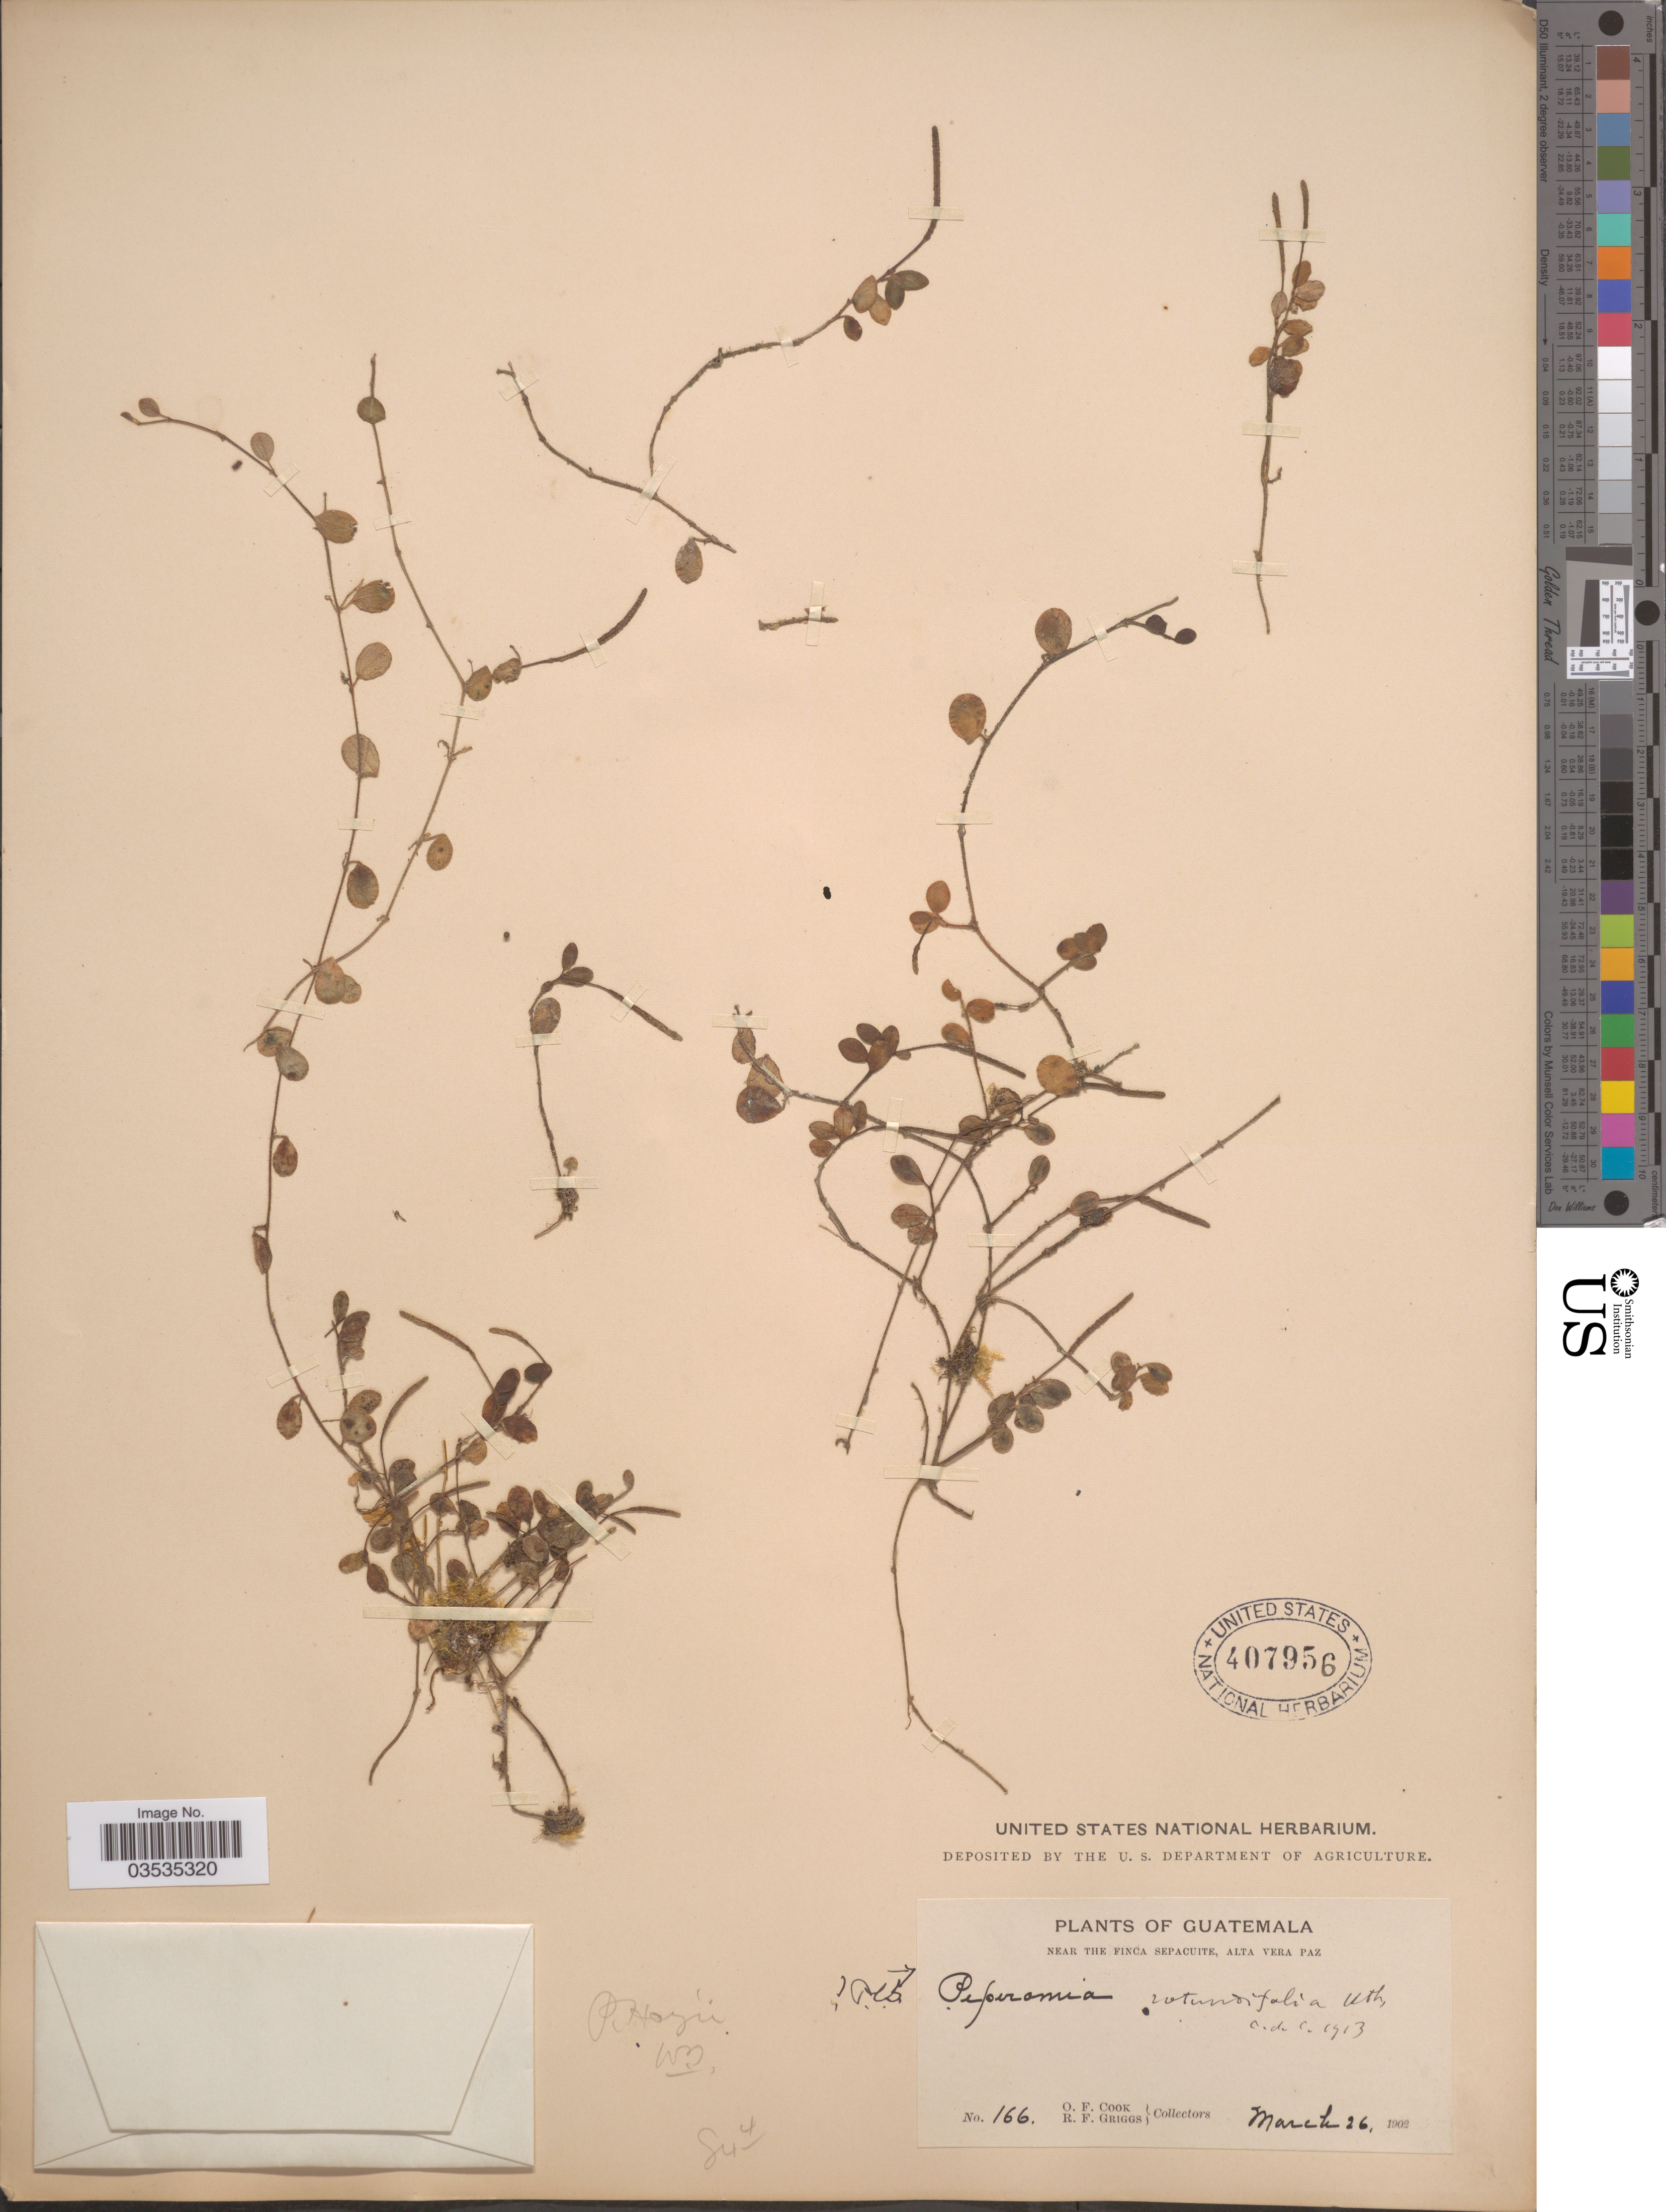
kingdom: Plantae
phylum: Tracheophyta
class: Magnoliopsida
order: Piperales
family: Piperaceae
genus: Peperomia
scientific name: Peperomia rotundifolia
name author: (L.) Kunth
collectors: O. F. Cook & R. F. Griggs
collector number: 166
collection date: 1902-03-26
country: Guatemala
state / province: Alta Verapaz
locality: Near the Finca Sepacuite, Alta Vera Paz.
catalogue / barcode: US 407956